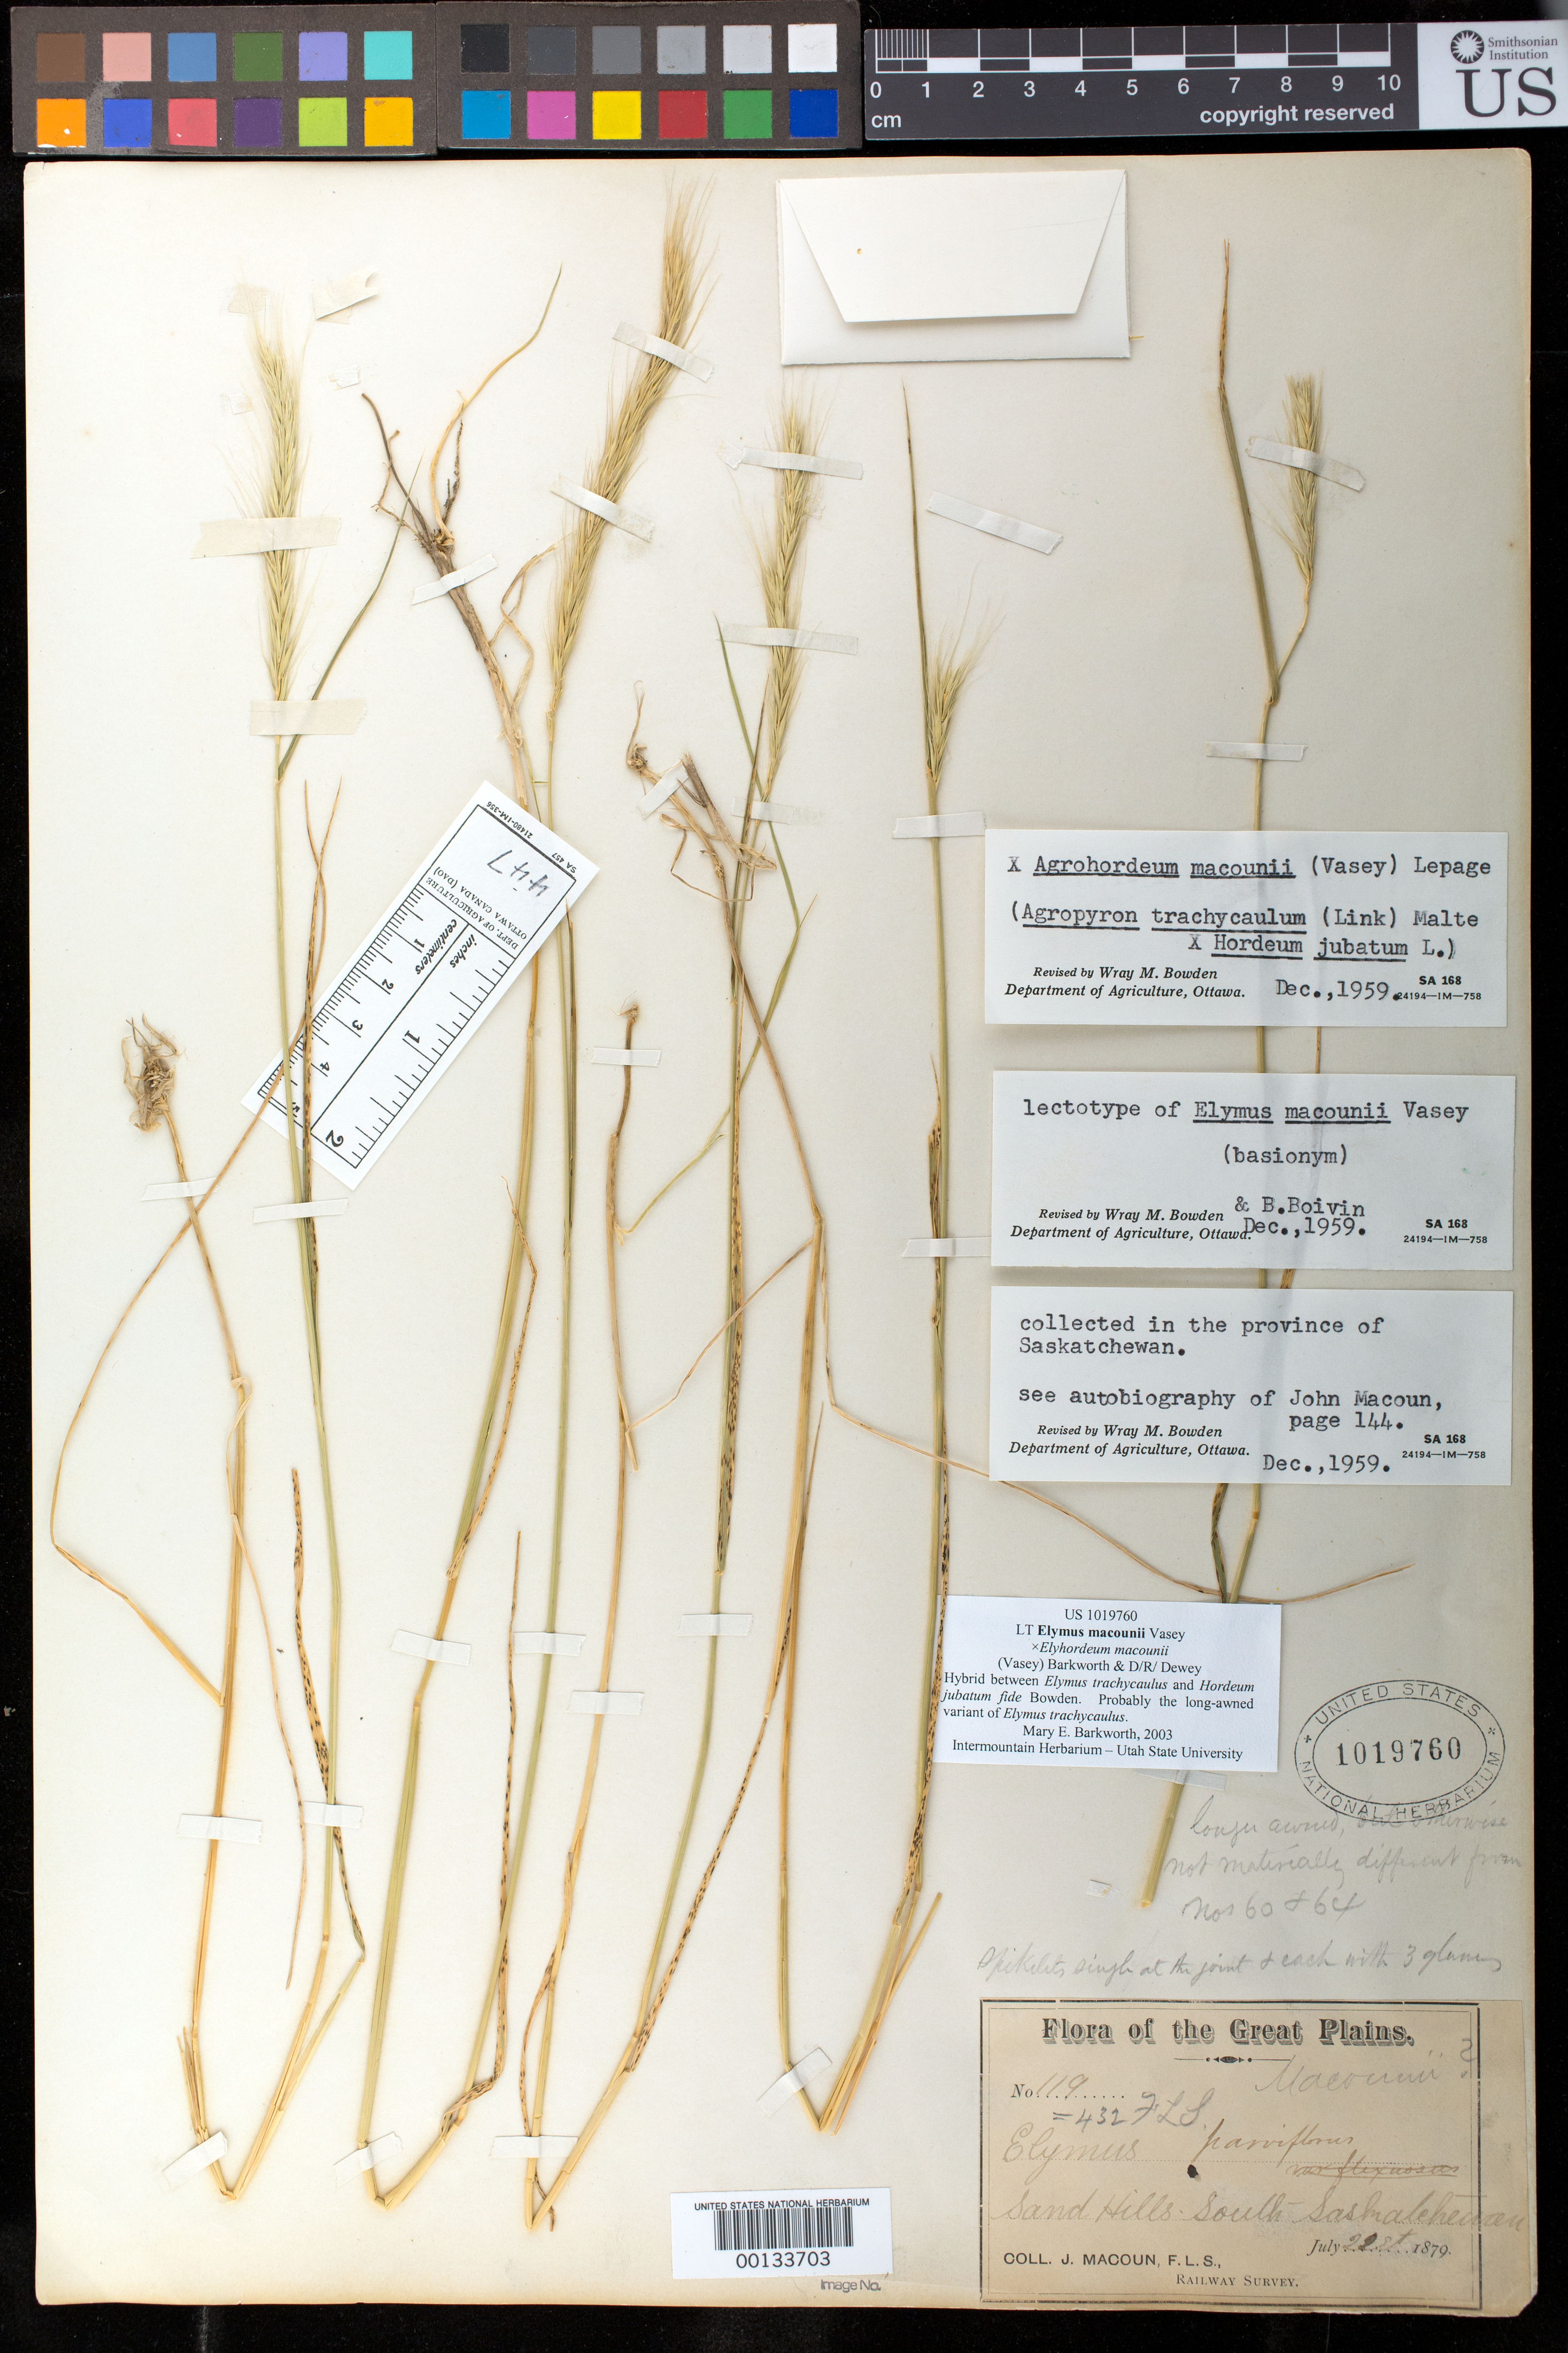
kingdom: Plantae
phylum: Tracheophyta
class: Liliopsida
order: Poales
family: Poaceae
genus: Elymus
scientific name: Elymus macounii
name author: Vasey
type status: Lectotype; Type Collection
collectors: J. Macoun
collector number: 119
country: Canada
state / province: Saskatchewan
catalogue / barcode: US 1019760